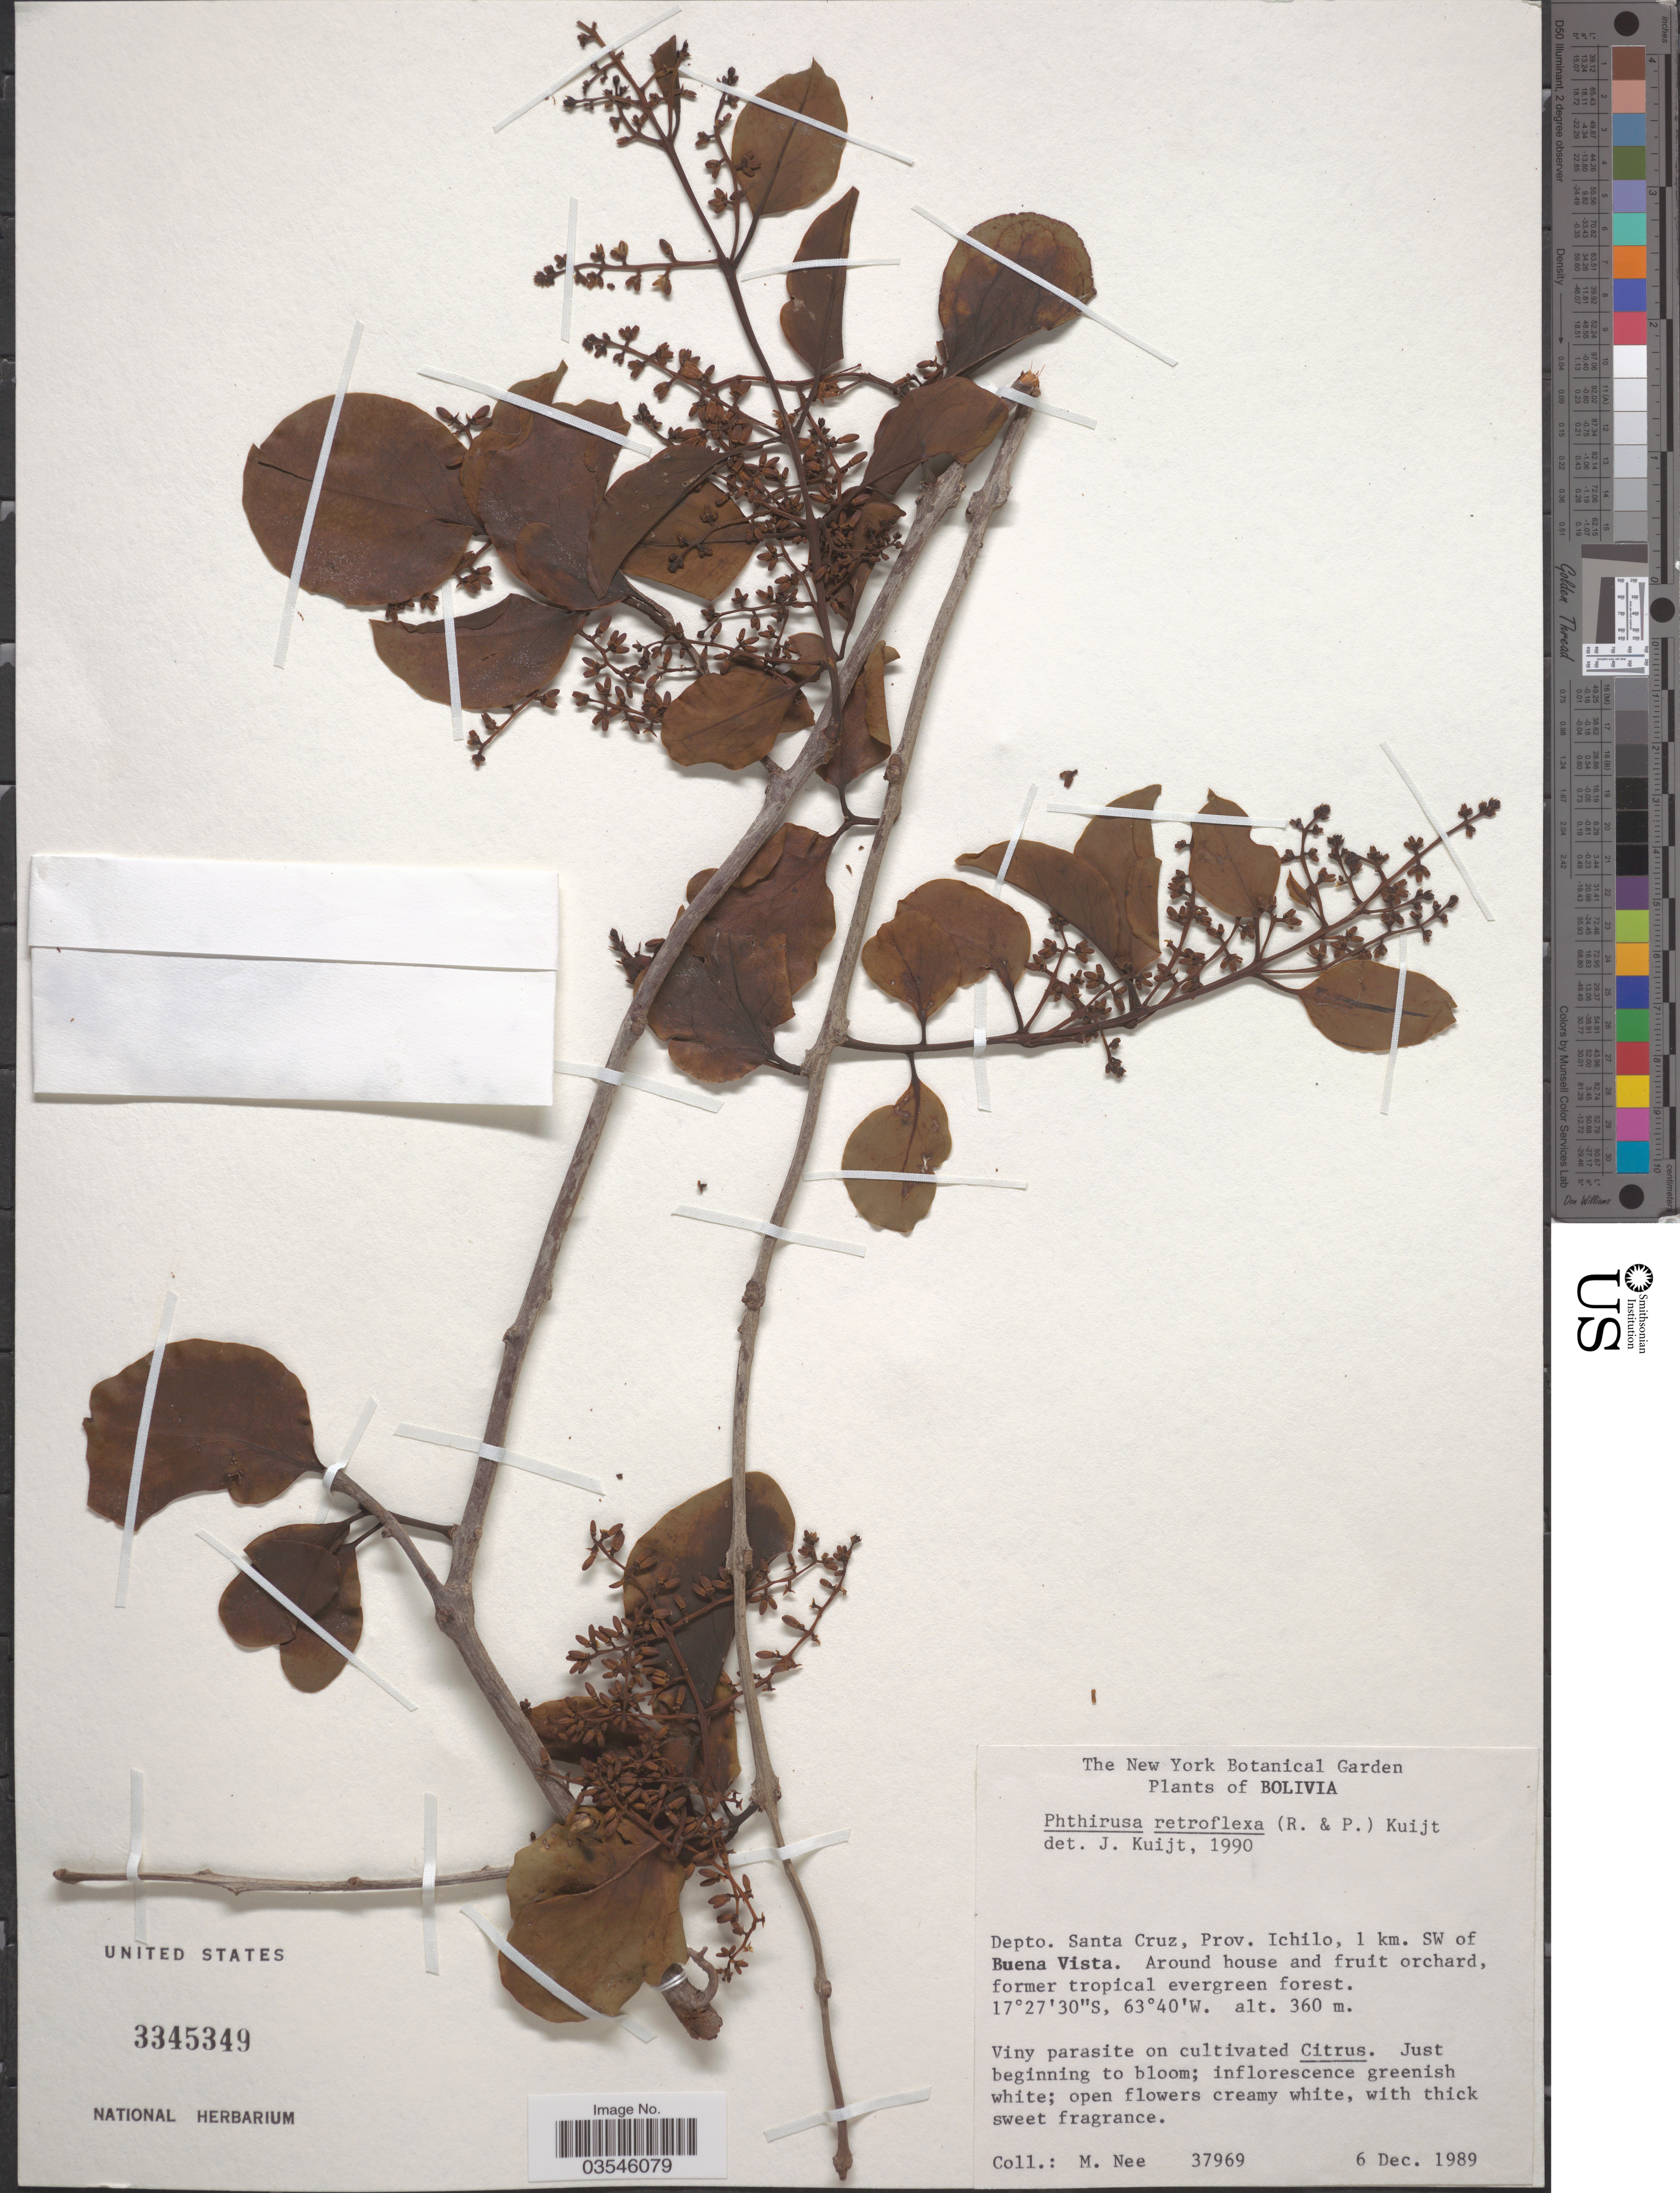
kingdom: Plantae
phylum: Tracheophyta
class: Magnoliopsida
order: Santalales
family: Loranthaceae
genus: Phthirusa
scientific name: Phthirusa retroflexa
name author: (Ruiz & Pav.) Kuijt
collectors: M. Nee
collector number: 37969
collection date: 1989-12-06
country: Bolivia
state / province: Santa Cruz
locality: Depto. Santa Cruz, Prov. Ichilo, 1 km. SW of Buena Vista.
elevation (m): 360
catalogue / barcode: US 3345349